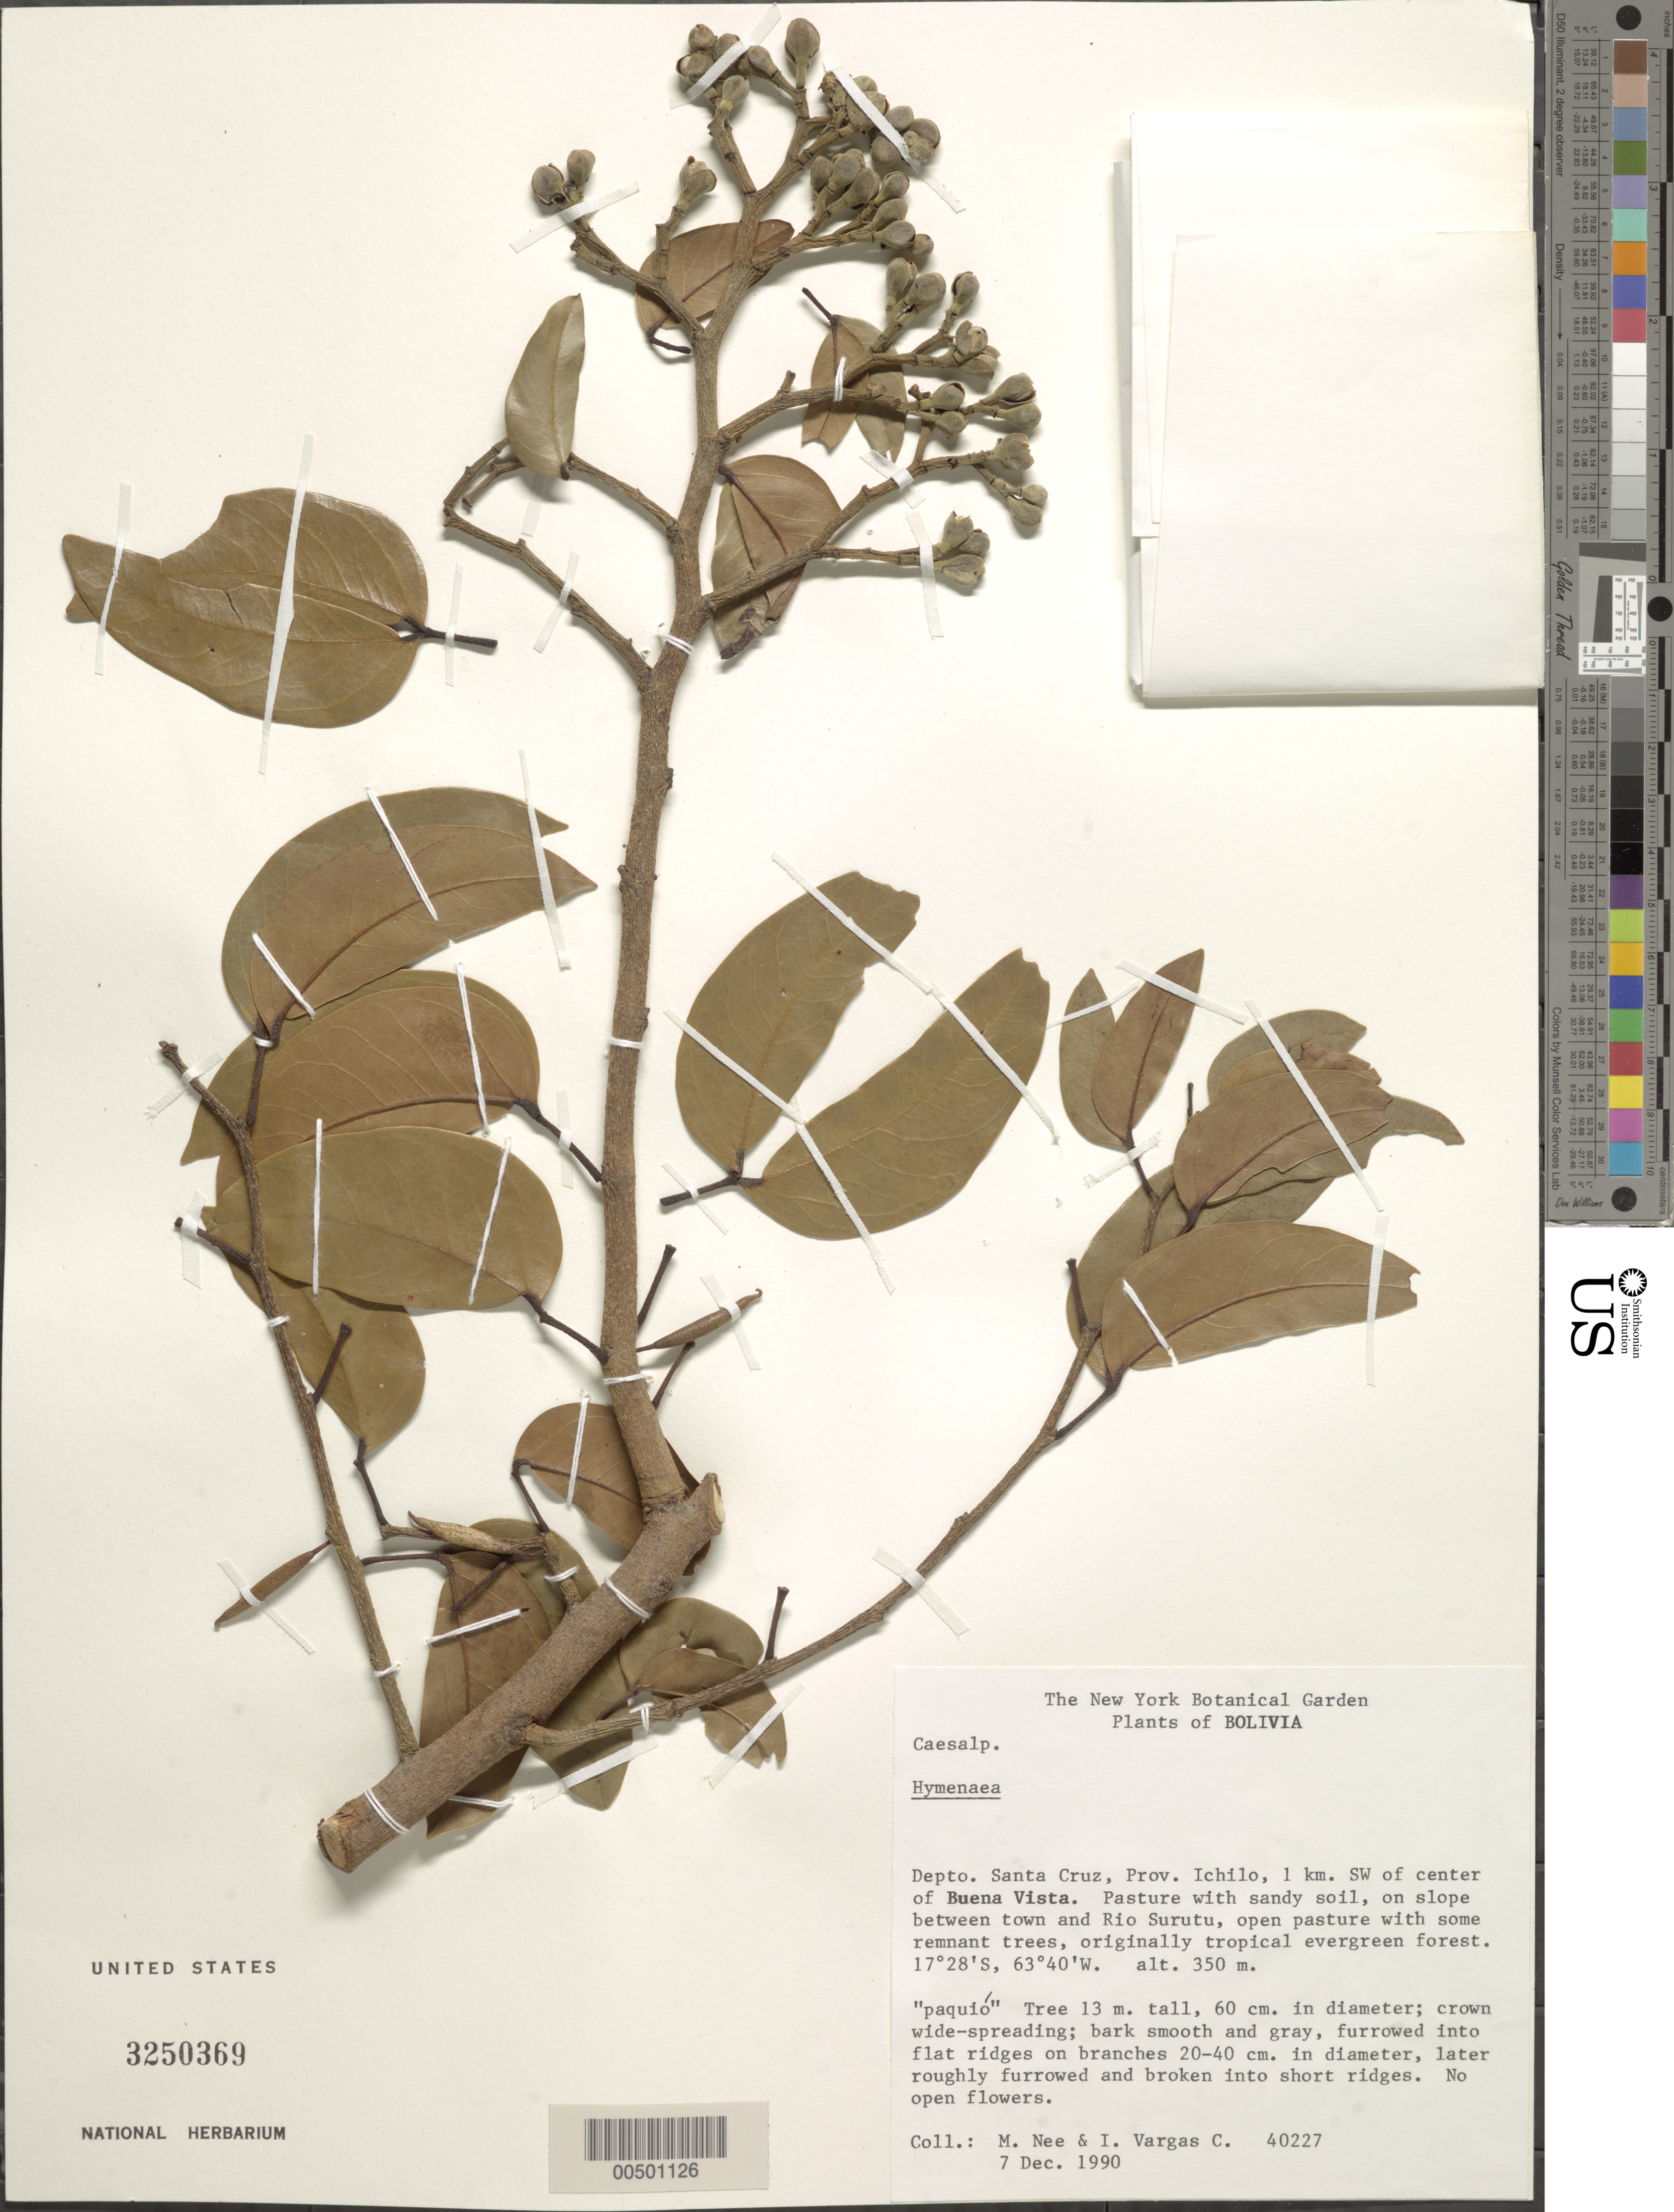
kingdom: Plantae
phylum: Tracheophyta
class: Magnoliopsida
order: Fabales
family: Fabaceae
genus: Hymenaea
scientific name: Hymenaea sp.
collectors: M. Nee & I. G. Vargas C.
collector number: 40227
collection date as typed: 07 Dec 1990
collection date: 1990-12-07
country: Bolivia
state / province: Santa Cruz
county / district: Ichilo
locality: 1 km SW of center of Buena Vista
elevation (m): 350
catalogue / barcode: US 3250369